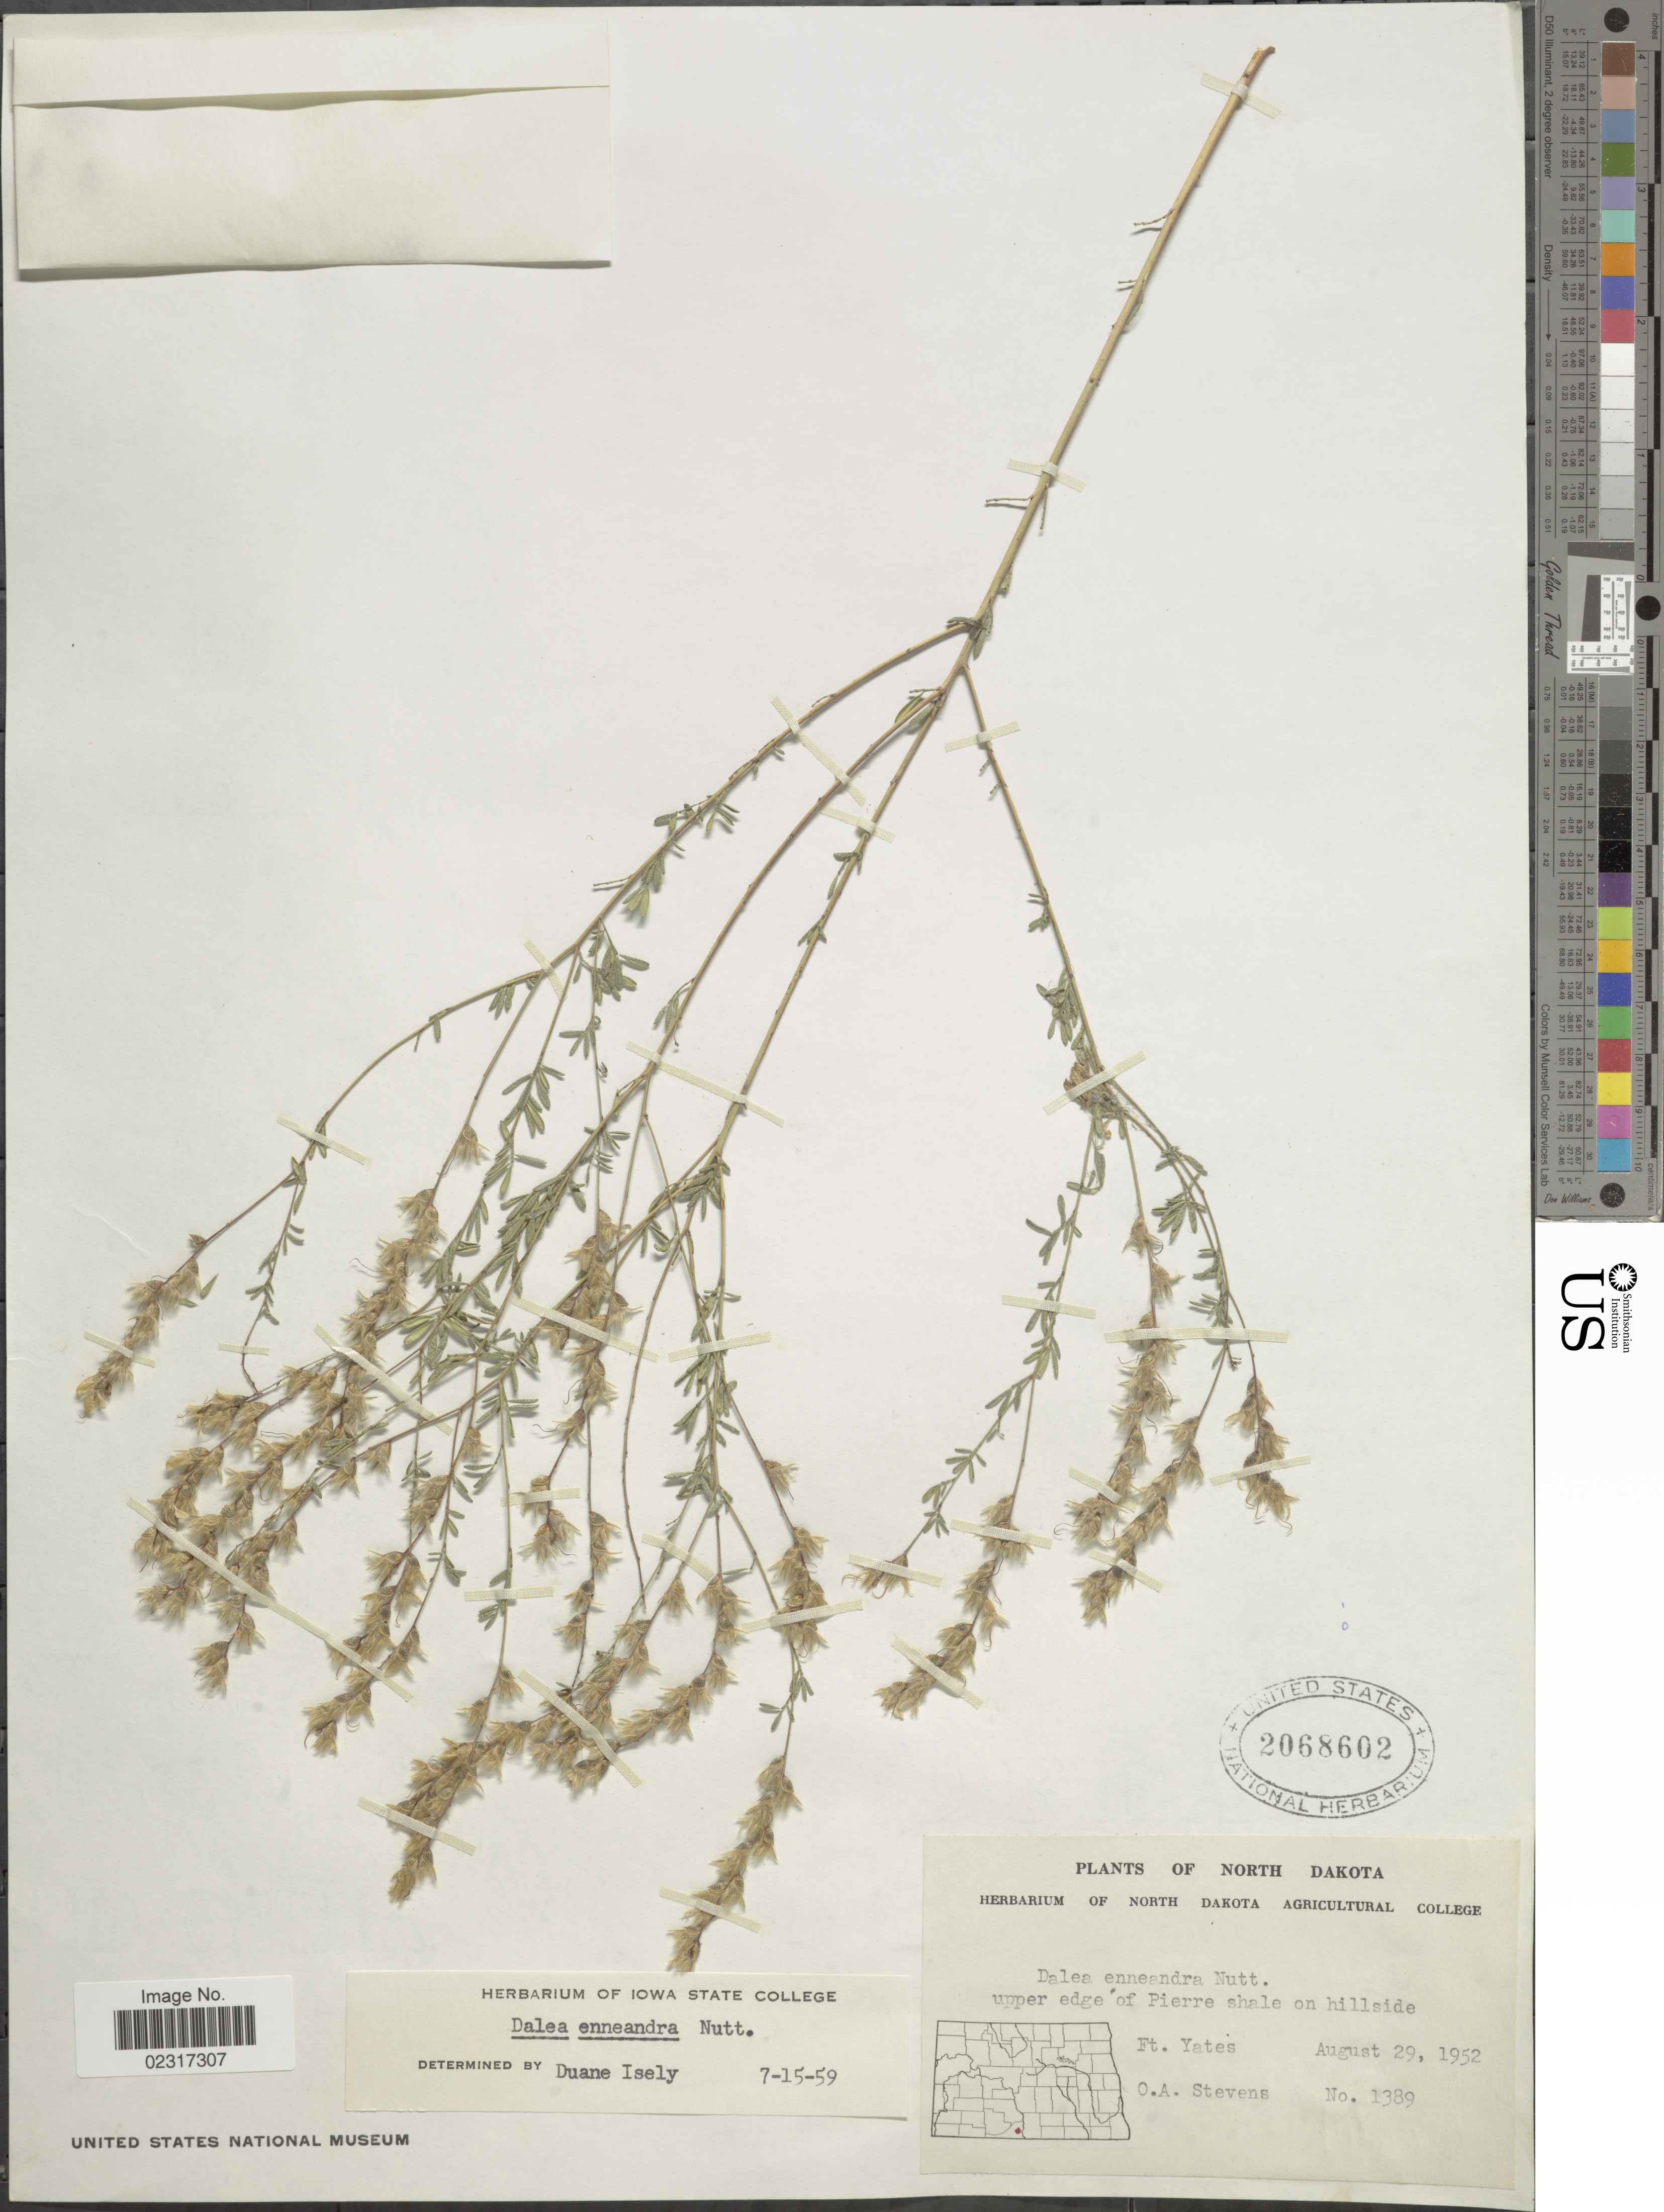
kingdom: Plantae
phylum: Tracheophyta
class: Magnoliopsida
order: Fabales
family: Fabaceae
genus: Dalea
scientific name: Dalea enneandra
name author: Nutt.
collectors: O. A. Stevens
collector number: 1389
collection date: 1952-08-29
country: United States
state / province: North Dakota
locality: Upper edge of Pierre shale on hillside. Ft. Yates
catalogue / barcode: US 2068602